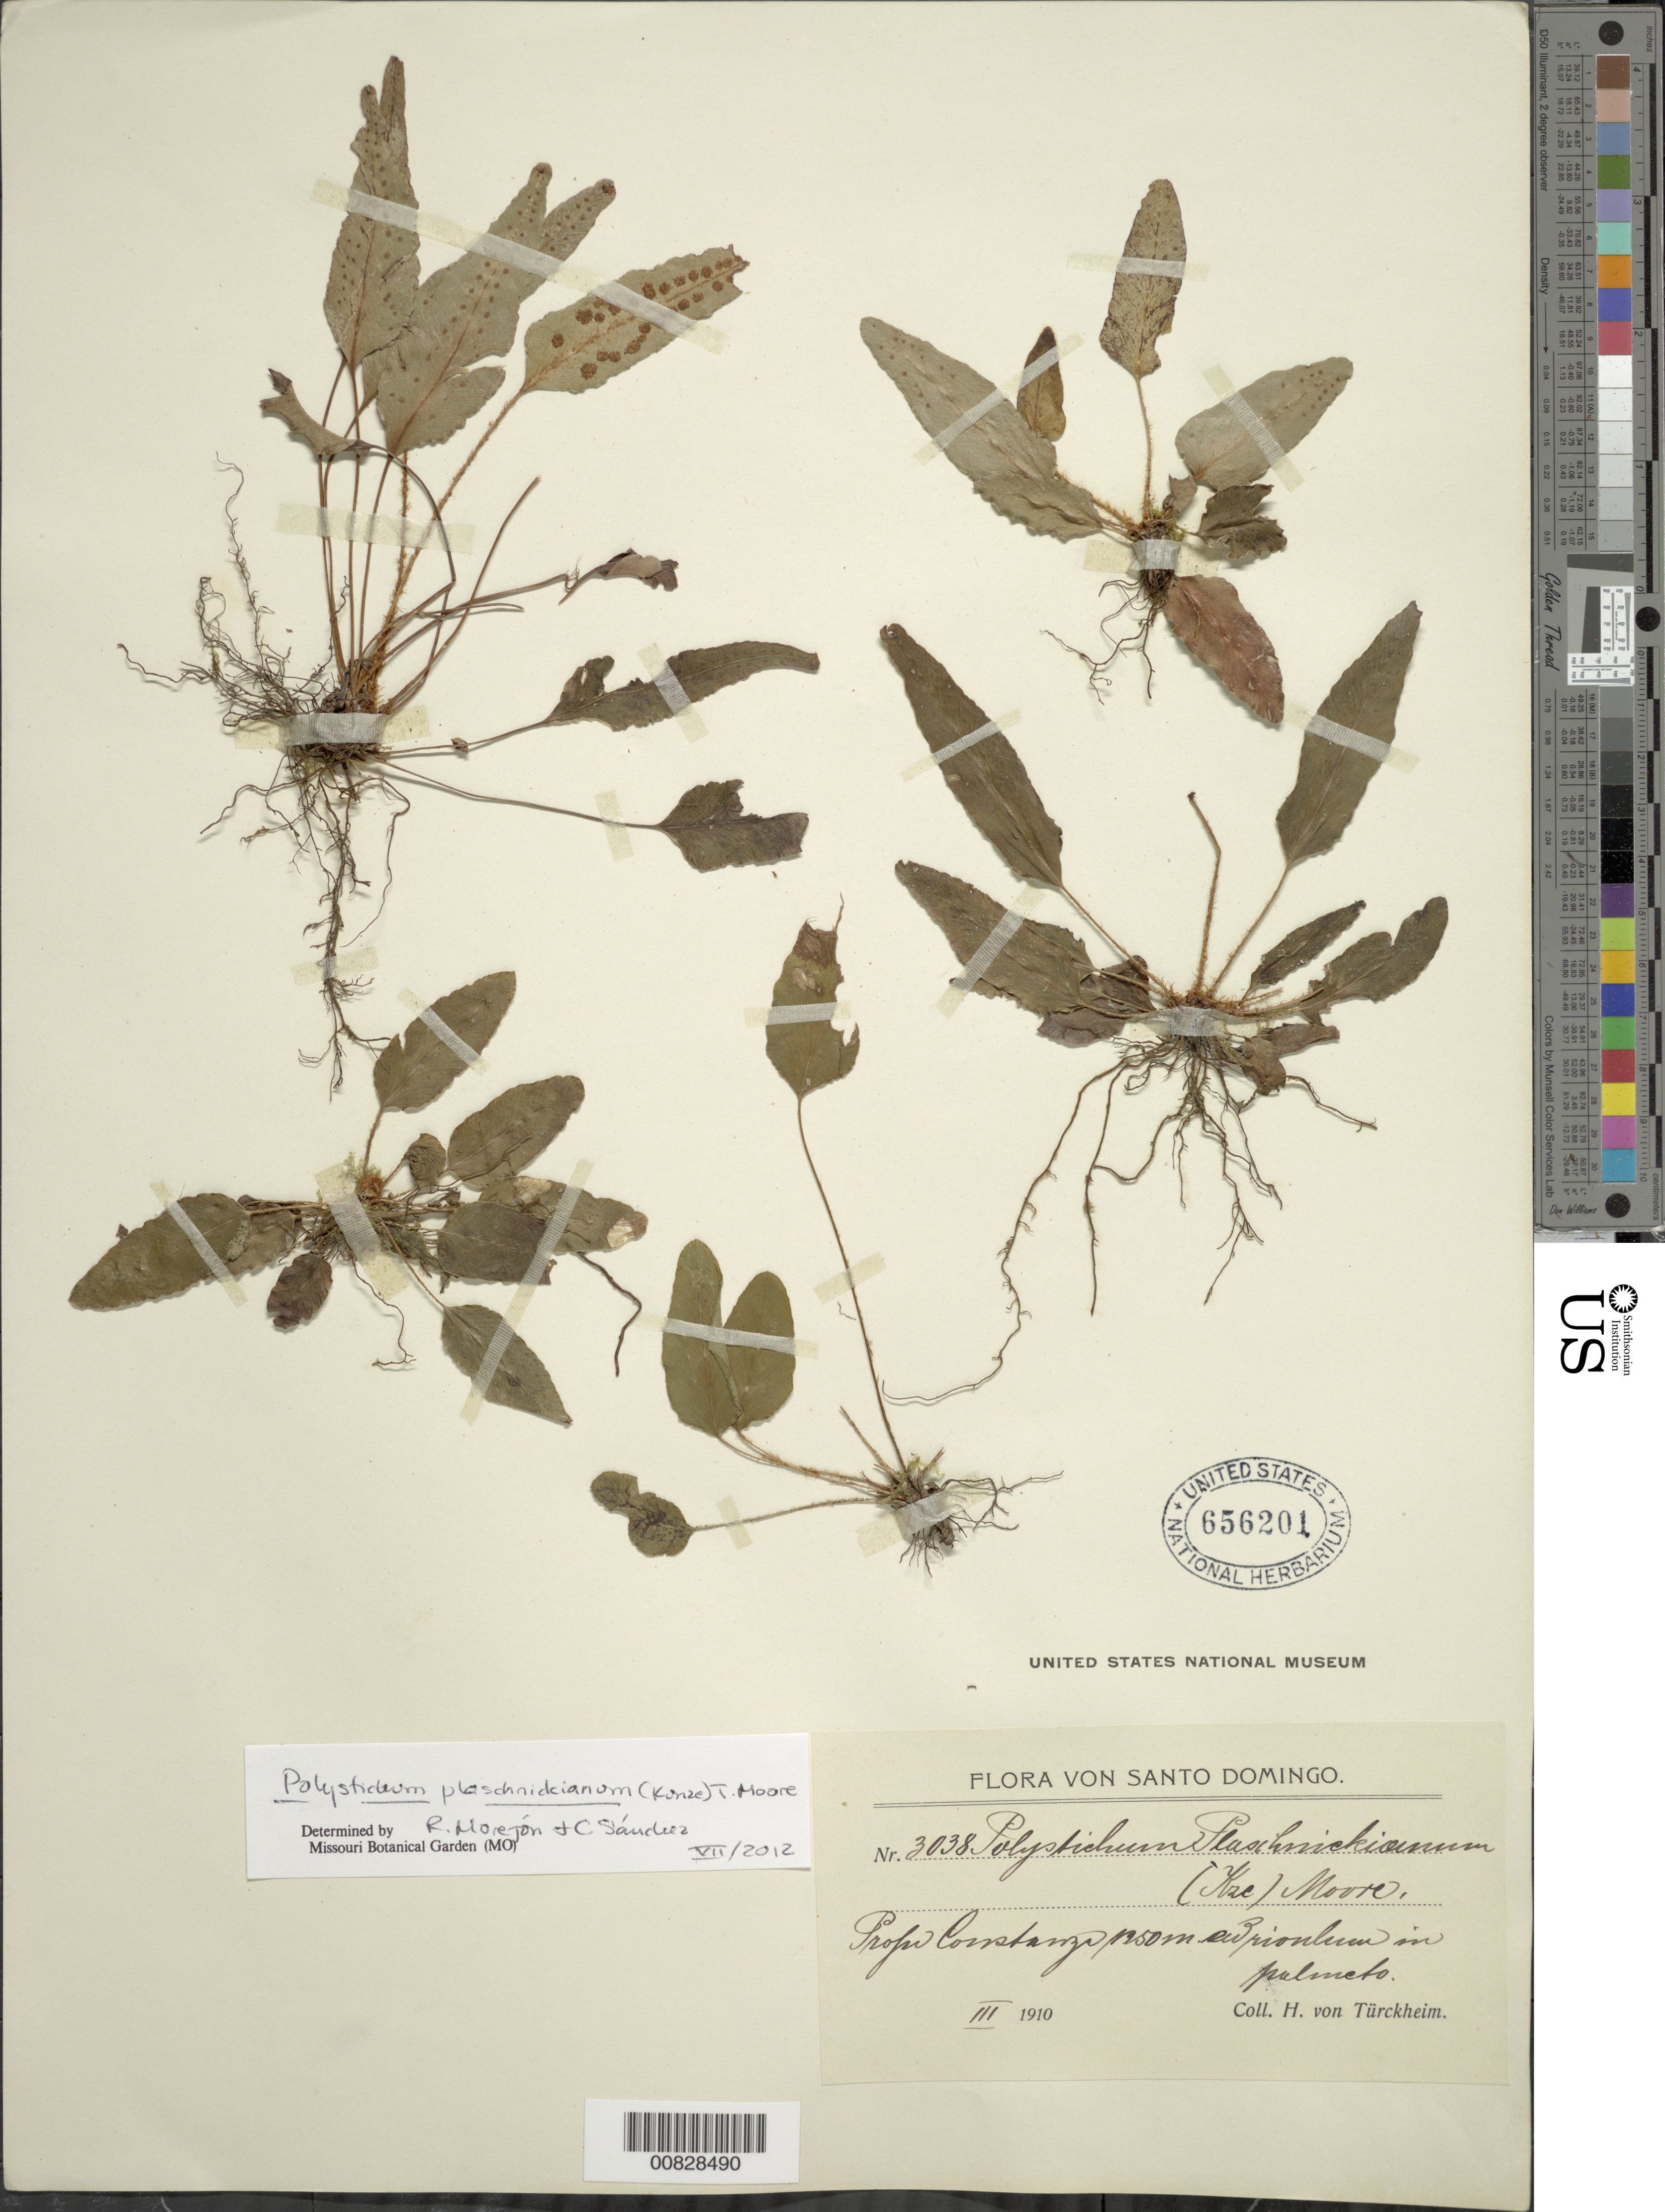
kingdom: Plantae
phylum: Tracheophyta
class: Polypodiopsida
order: Polypodiales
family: Dryopteridaceae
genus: Polystichum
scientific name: Polystichum plaschnickianum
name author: (Kunze) Moore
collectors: H. von Türckheim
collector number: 3038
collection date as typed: Mar 1910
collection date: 1910-03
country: Dominican Republic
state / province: La Vega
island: Hispaniola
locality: Constanza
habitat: In palmeto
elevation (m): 1250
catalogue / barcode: US 656201